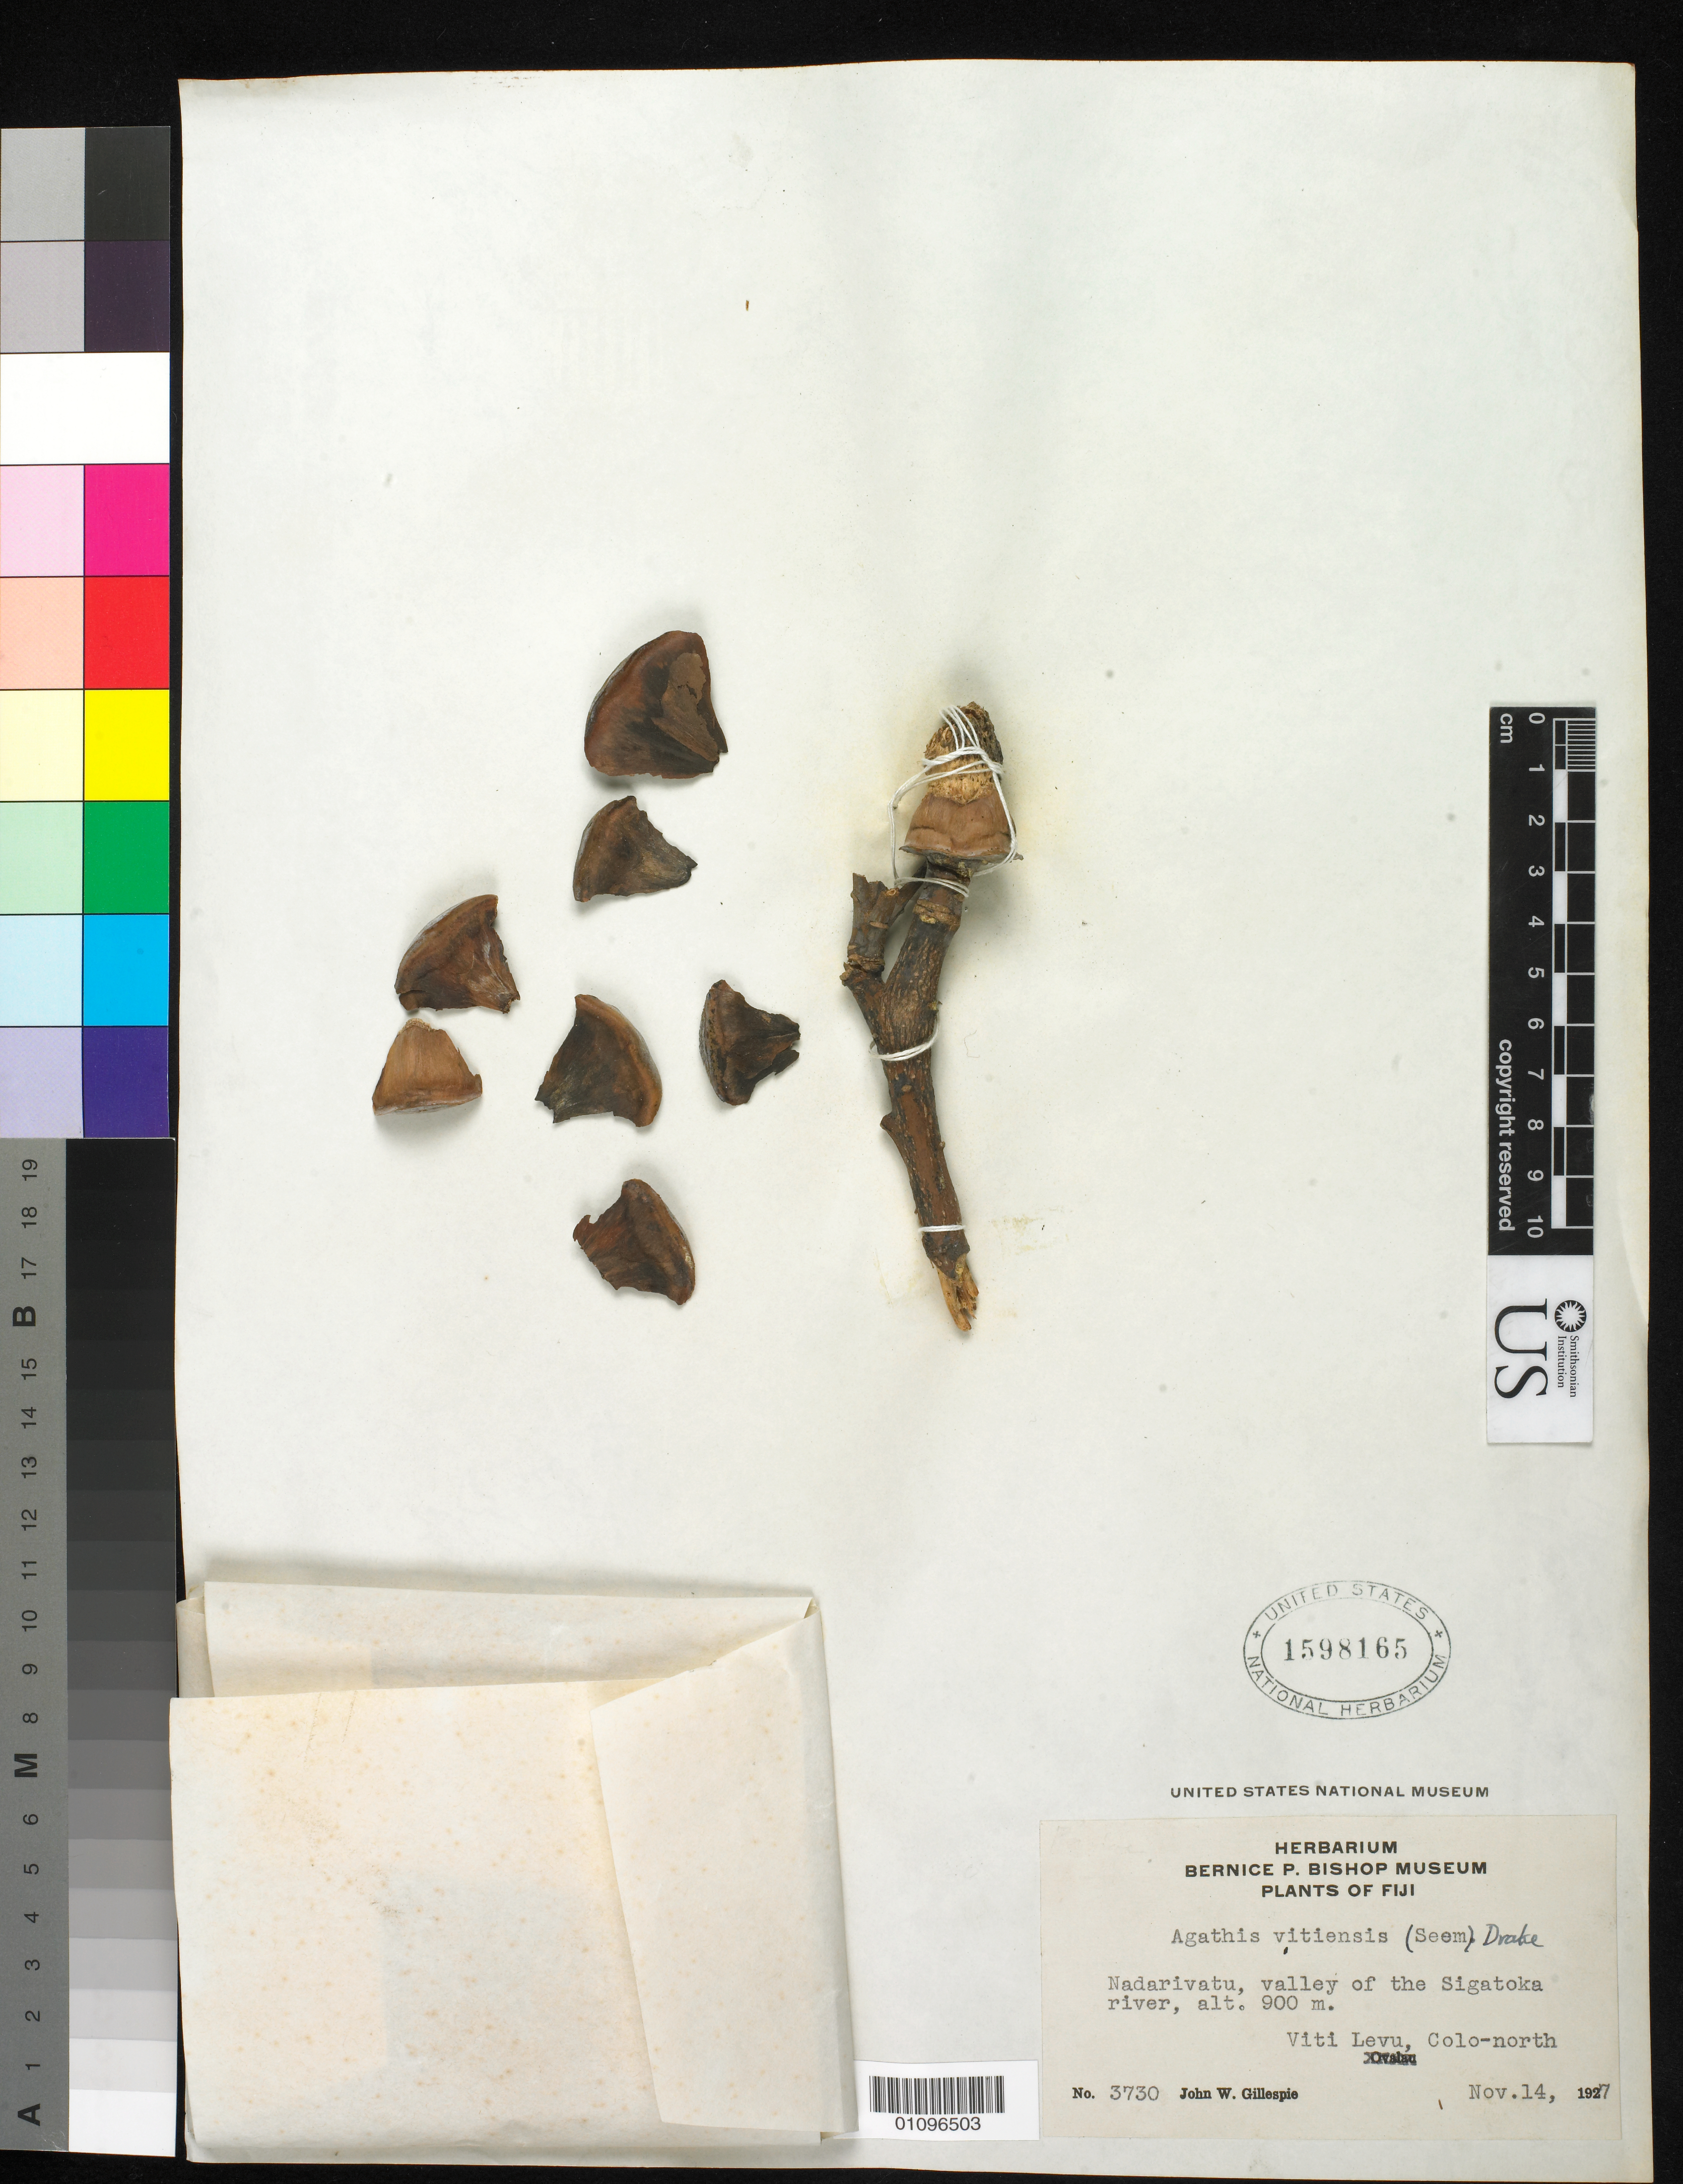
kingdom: Plantae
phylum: Tracheophyta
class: Pinopsida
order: Pinales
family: Cupressaceae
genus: Thuja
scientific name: Thuja orientalis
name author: L.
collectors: F. R. Fosberg & P. H. Moore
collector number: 58306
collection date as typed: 12 Nov 1978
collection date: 1978-11-12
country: Northern Mariana Islands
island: Rota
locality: Songsong Village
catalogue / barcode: US 2905250